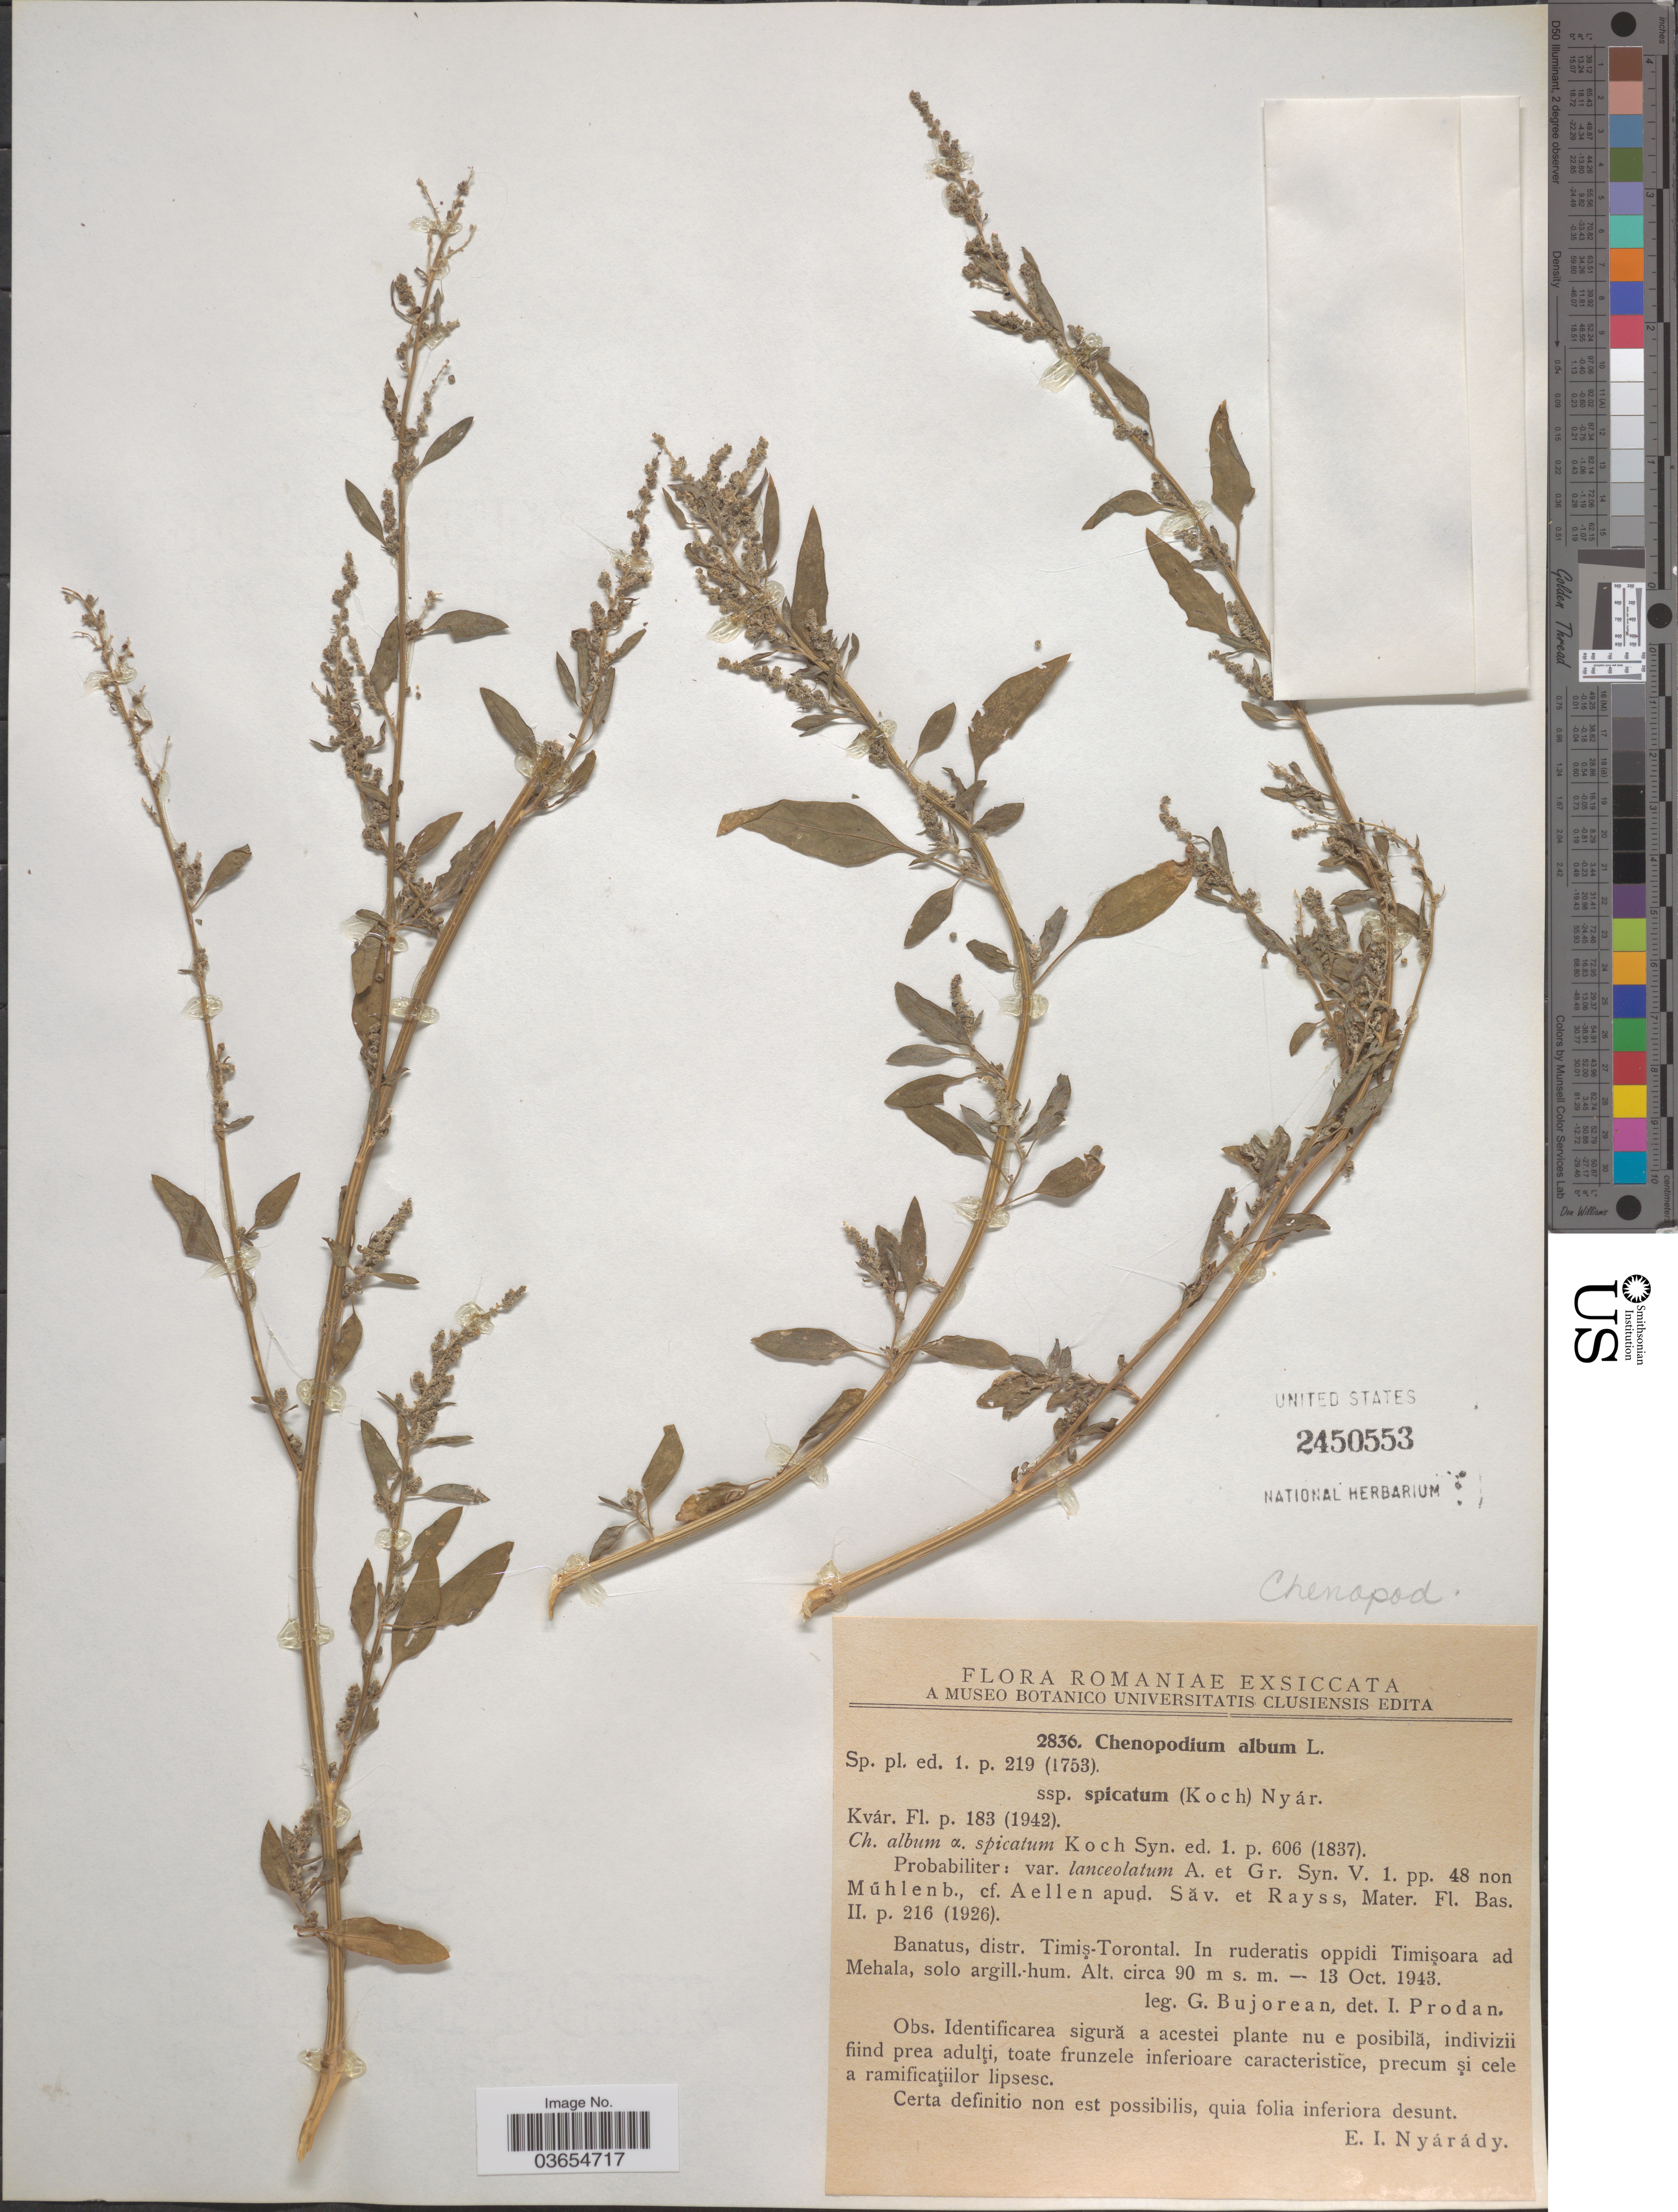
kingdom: Plantae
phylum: Tracheophyta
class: Magnoliopsida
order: Caryophyllales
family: Amaranthaceae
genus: Chenopodium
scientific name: Chenopodium album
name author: L.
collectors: G. Bujorean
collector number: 2836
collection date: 1943-10-13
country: Romania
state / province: Timis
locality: Banatus, distr. Timis-Torontal. In ruderatis oppidi Timisoara ad Mehala, solo argill.-hum.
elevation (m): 90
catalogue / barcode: US 2450553